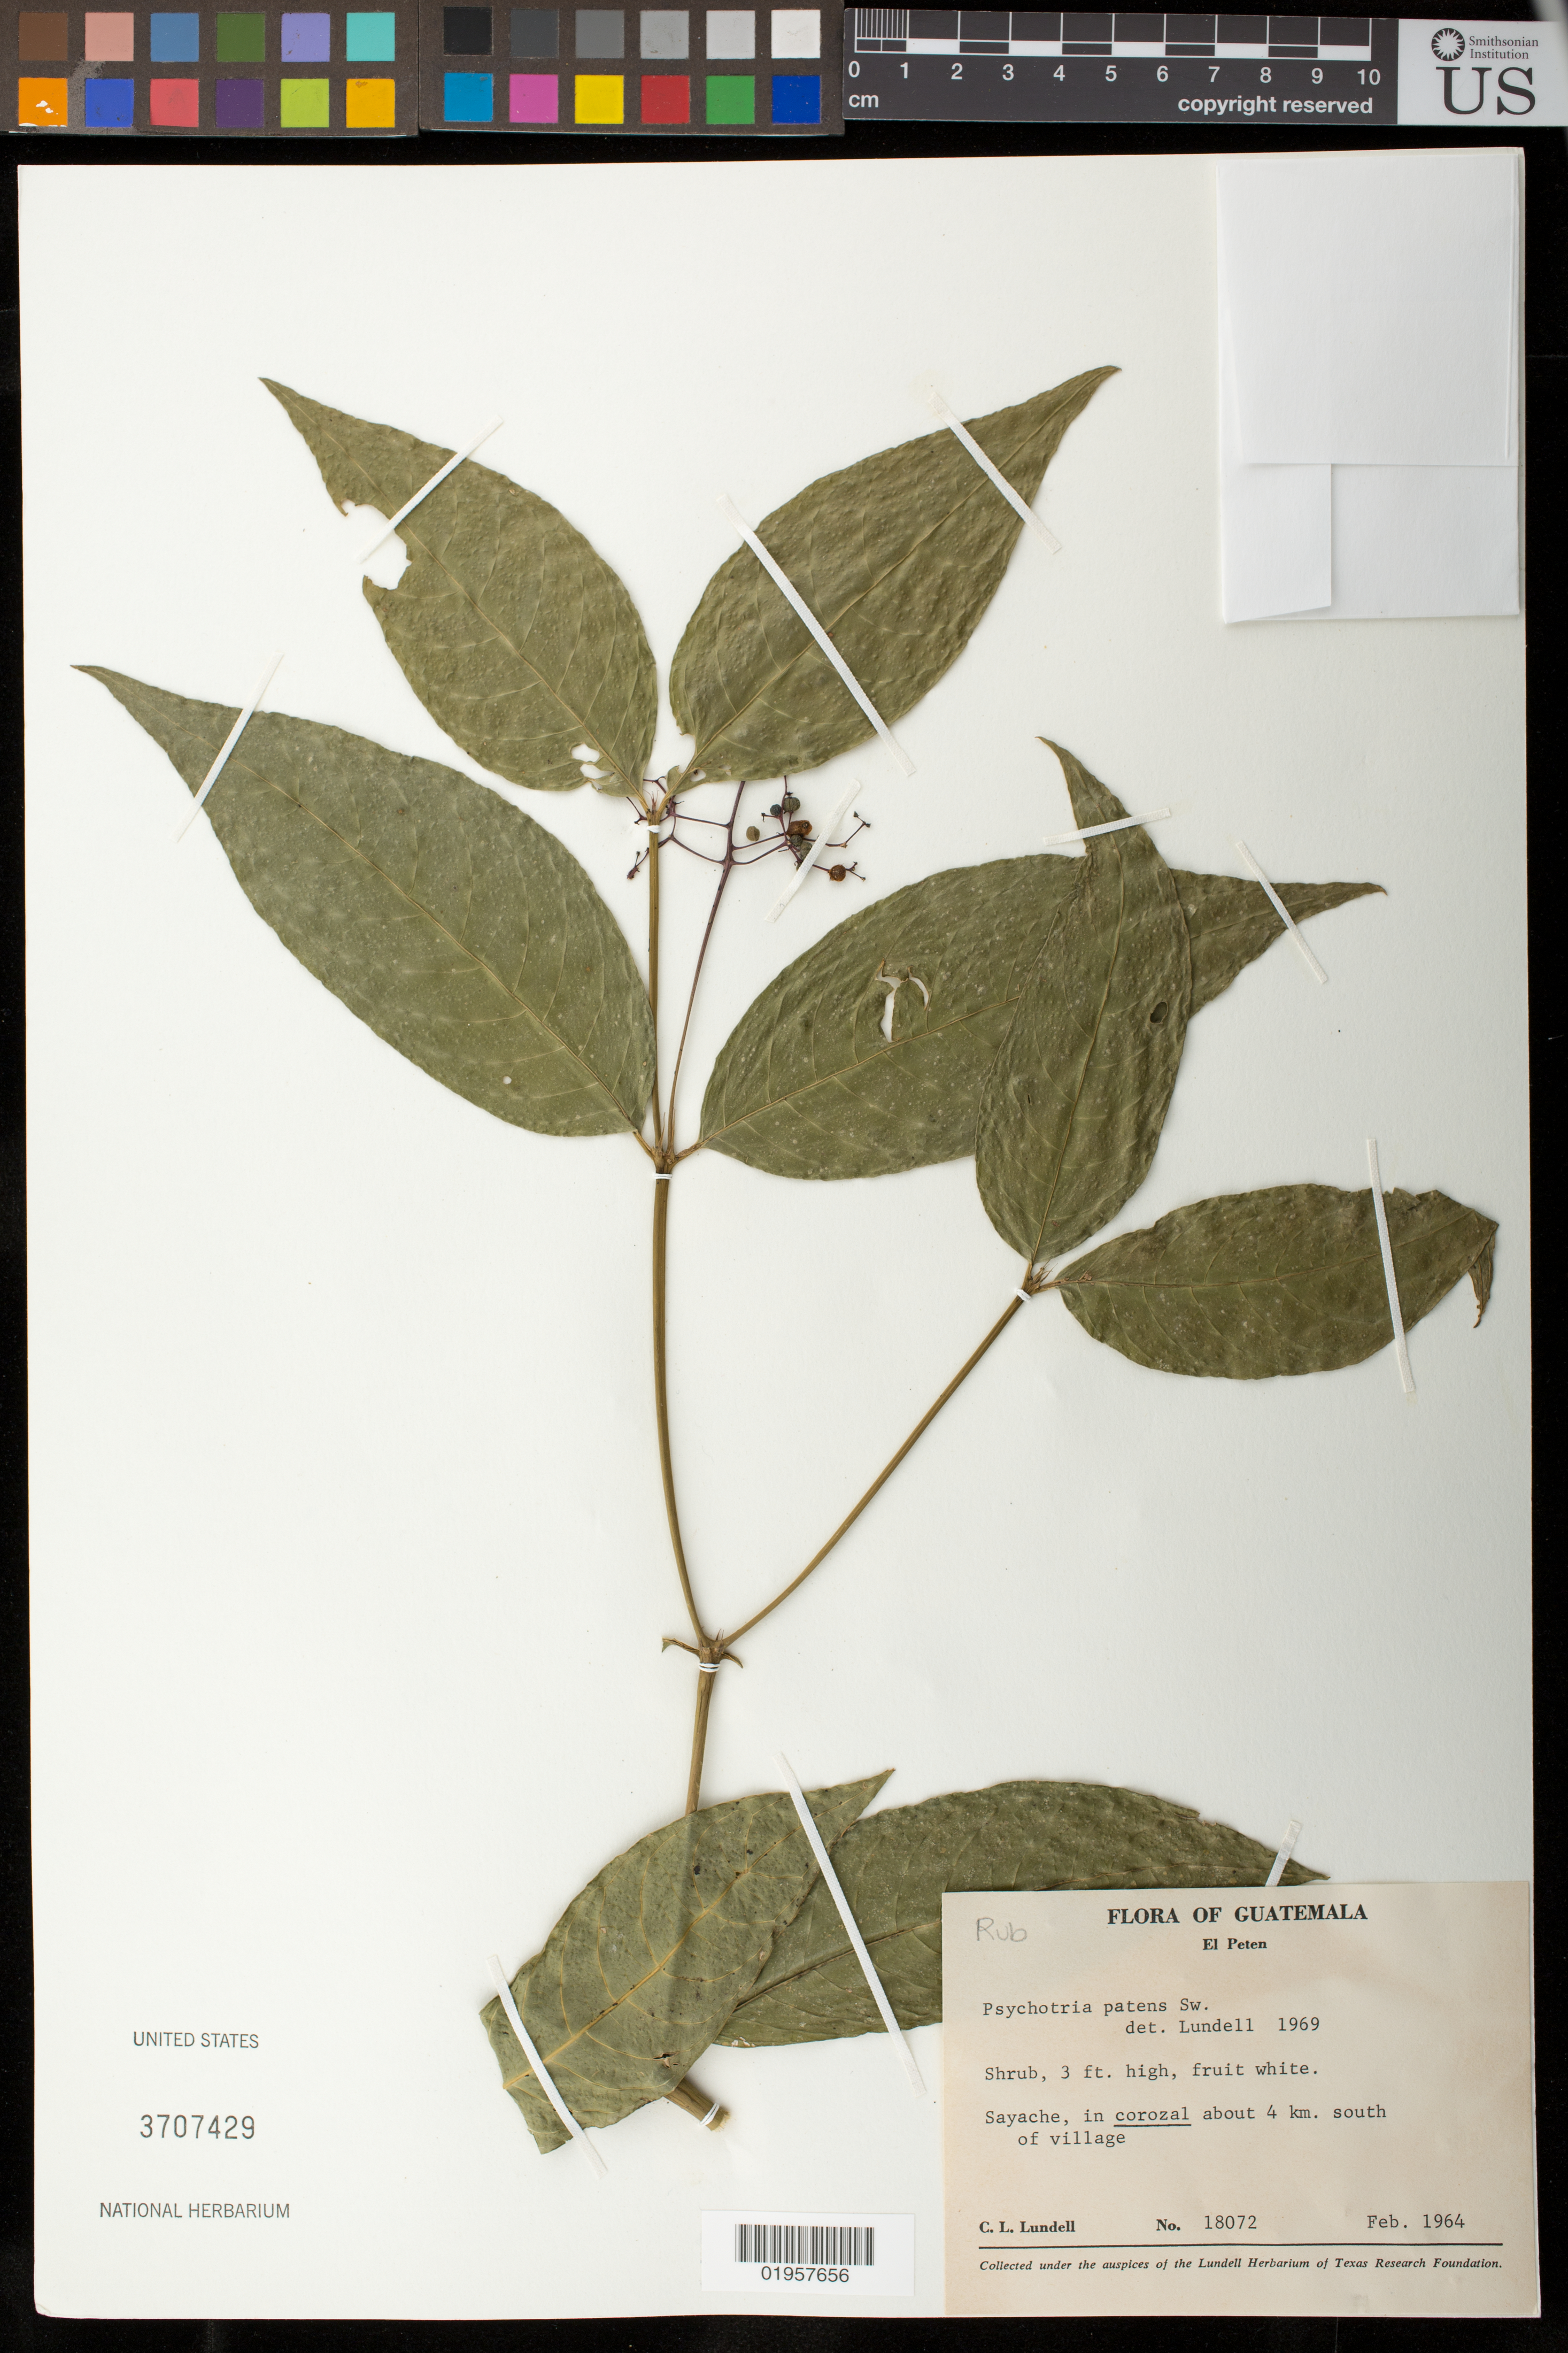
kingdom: Plantae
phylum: Tracheophyta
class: Magnoliopsida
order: Gentianales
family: Rubiaceae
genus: Psychotria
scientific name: Psychotria patens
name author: Sw.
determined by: Lundell, C. L.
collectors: C. L. Lundell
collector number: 18072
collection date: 1964-02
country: Guatemala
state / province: El Petén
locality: Sayache, about 4 km S of village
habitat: In corozal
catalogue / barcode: US 3707429